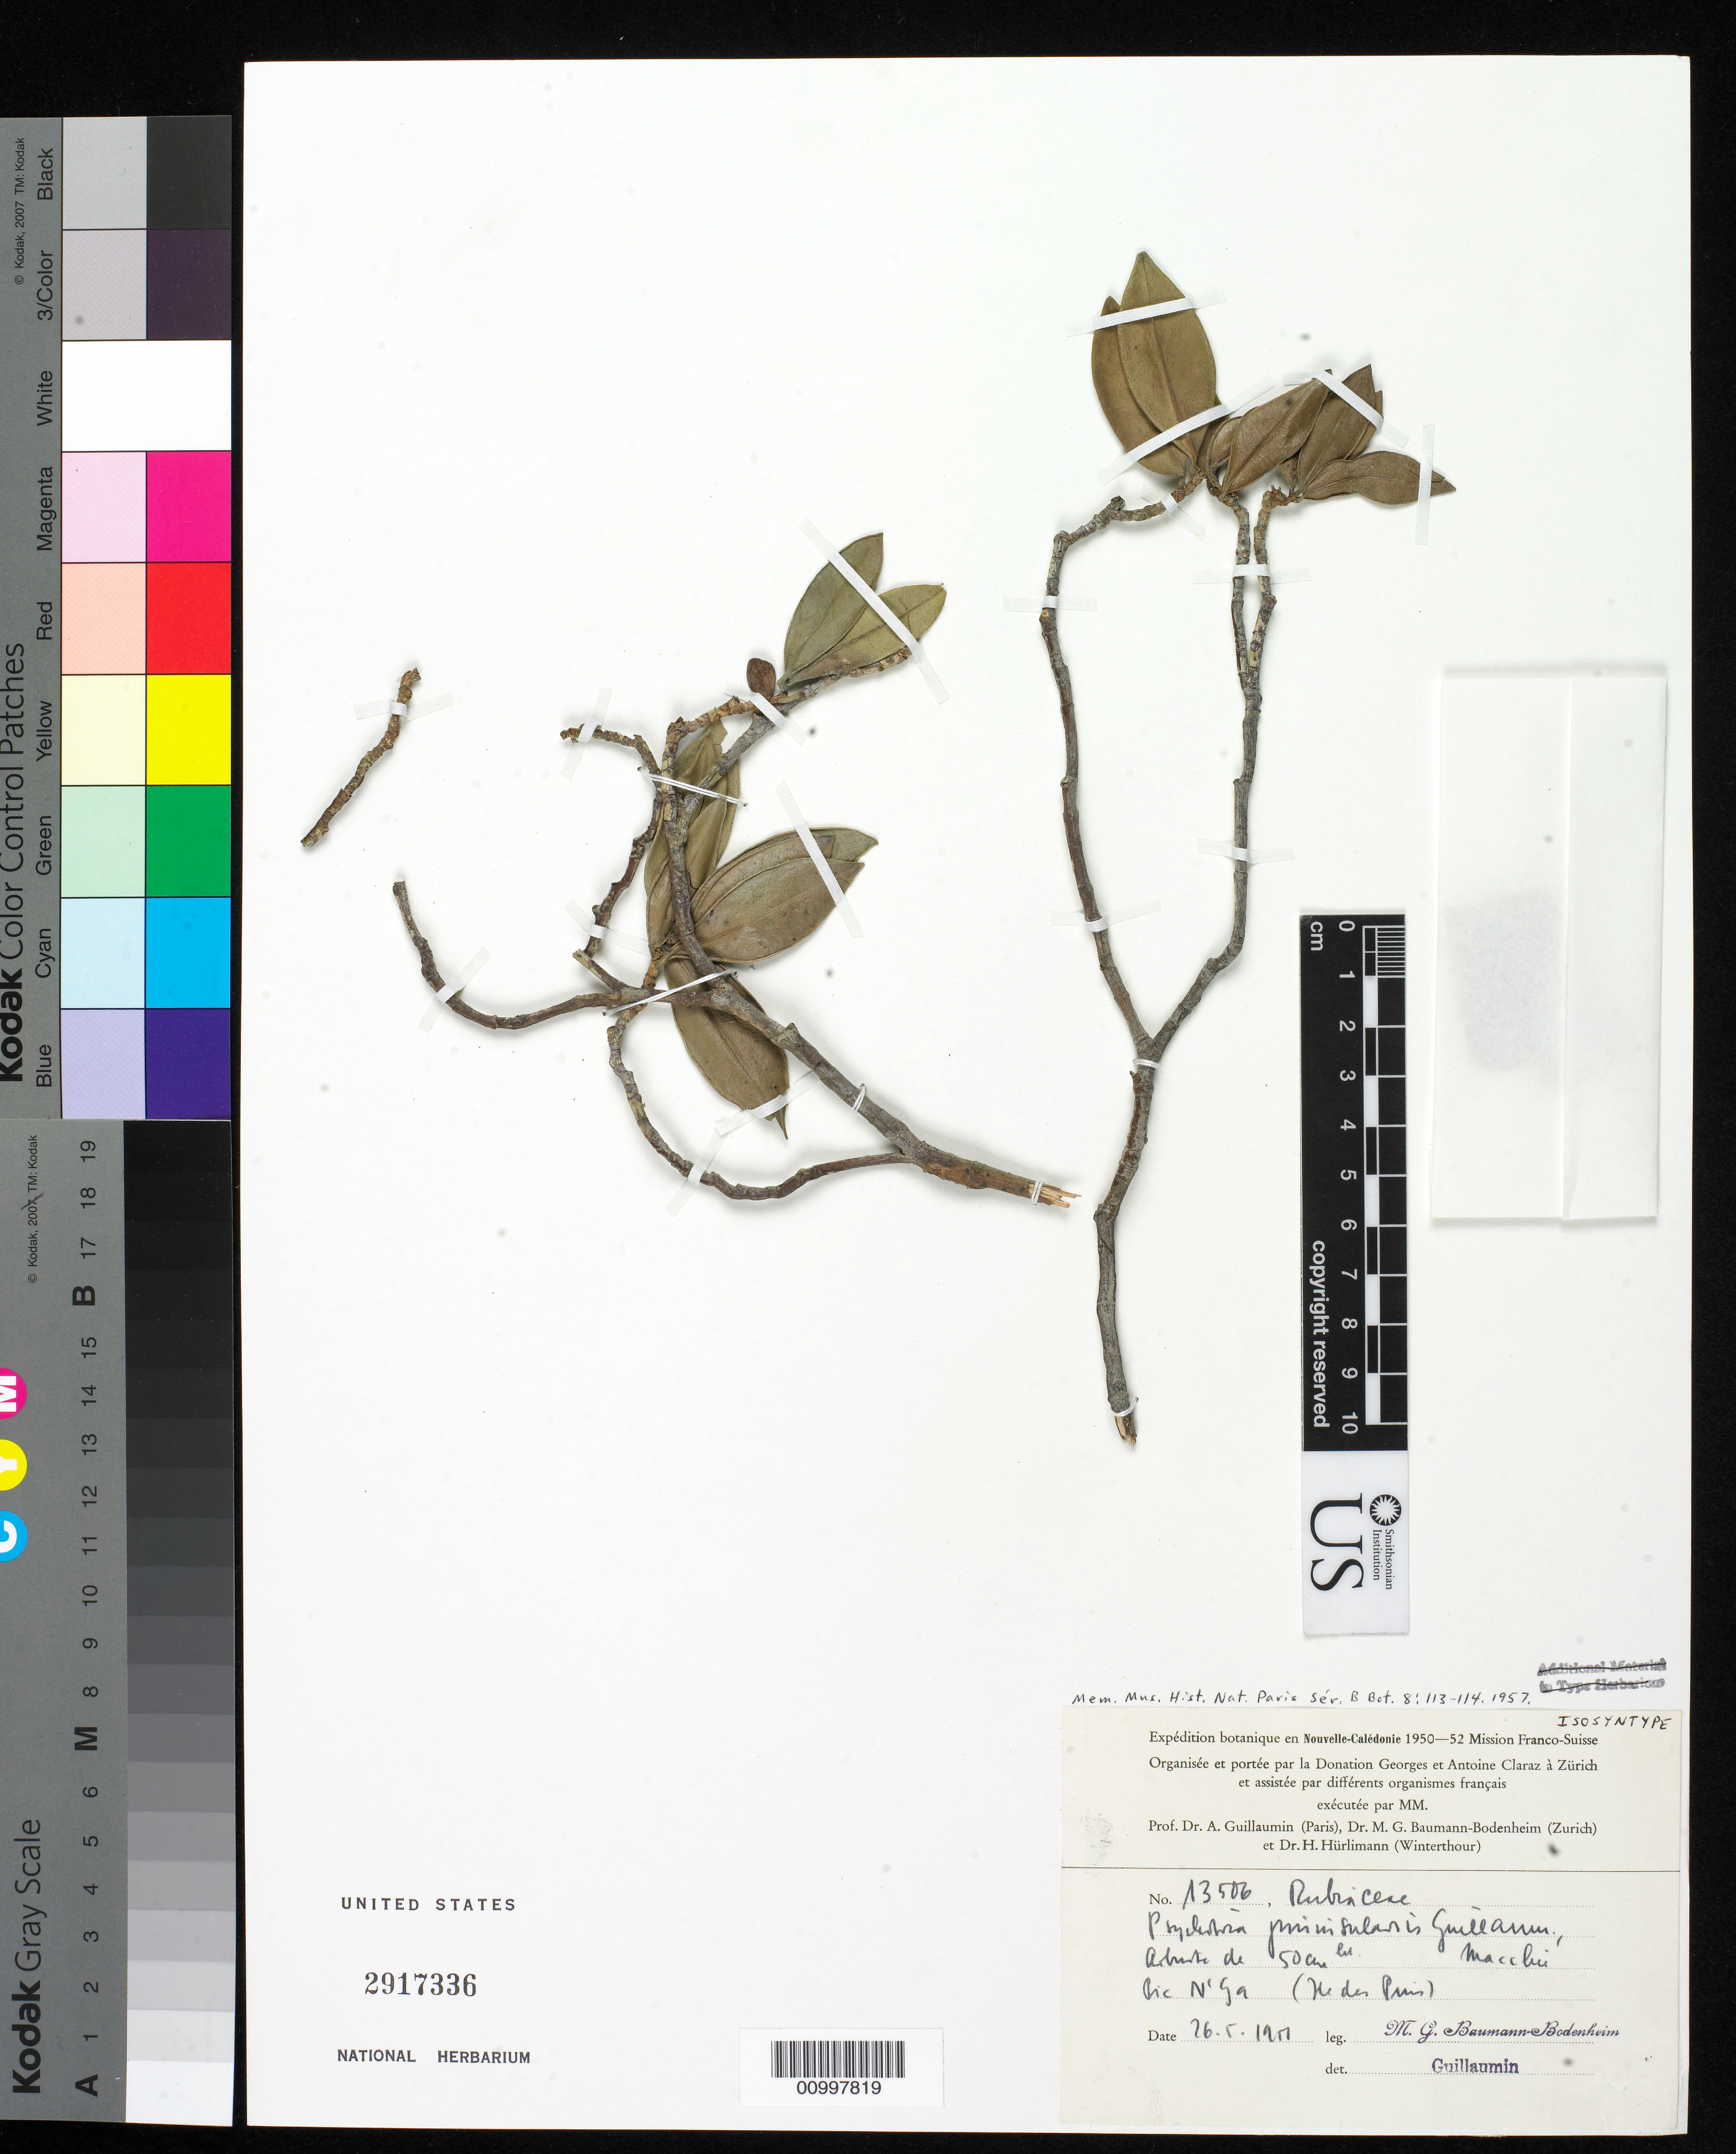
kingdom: Plantae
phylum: Tracheophyta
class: Magnoliopsida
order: Gentianales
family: Rubiaceae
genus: Psychotria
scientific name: Psychotria pininsularis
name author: Guillaumin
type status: Isosyntype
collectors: M. G. Baumann-Bodenheim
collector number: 13506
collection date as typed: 26 May 1951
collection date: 1951-05-26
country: New Caledonia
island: Isle of Pines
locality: Pic N'ga (Ile des Pins).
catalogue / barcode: US 2917336